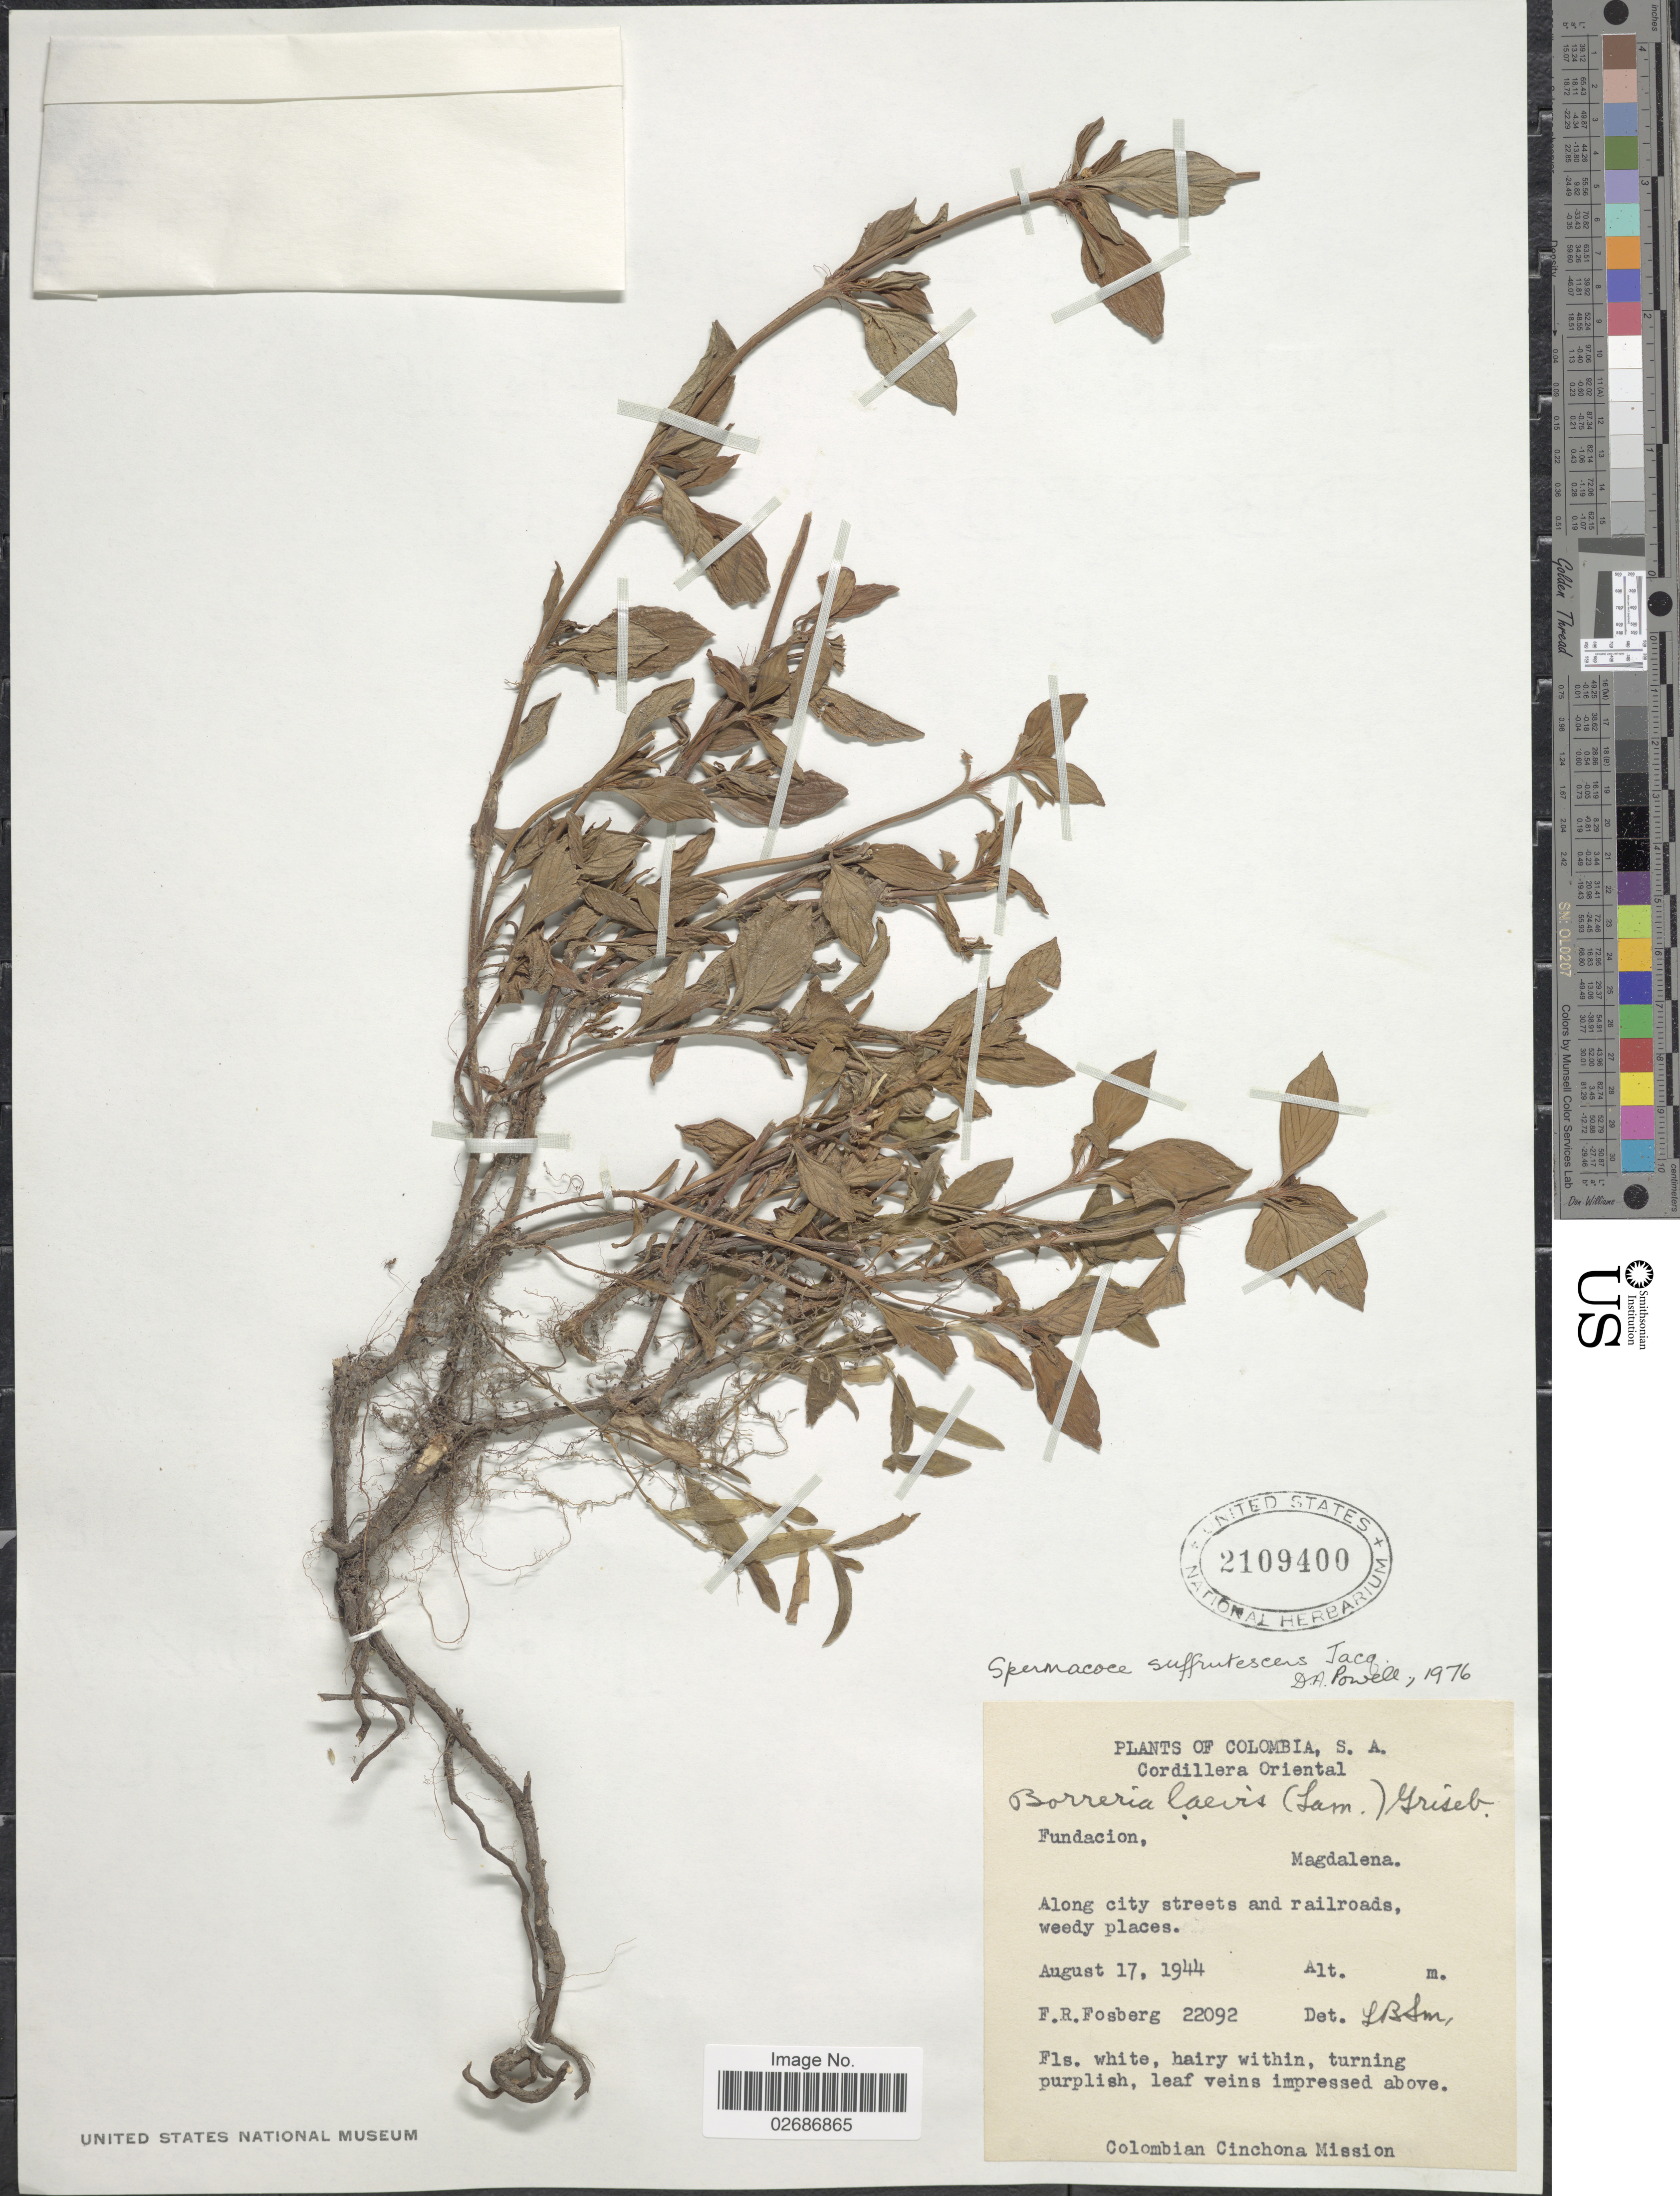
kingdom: Plantae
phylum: Tracheophyta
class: Magnoliopsida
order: Gentianales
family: Rubiaceae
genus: Borreria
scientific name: Borreria remota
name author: (Lam.) Bacigalupo & E.L. Cabral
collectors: F. R. Fosberg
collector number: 22092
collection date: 1944-08-17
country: Colombia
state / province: Magdalena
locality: Cordillera Central, Fundacion, along city streets and railroads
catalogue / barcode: US 2109400